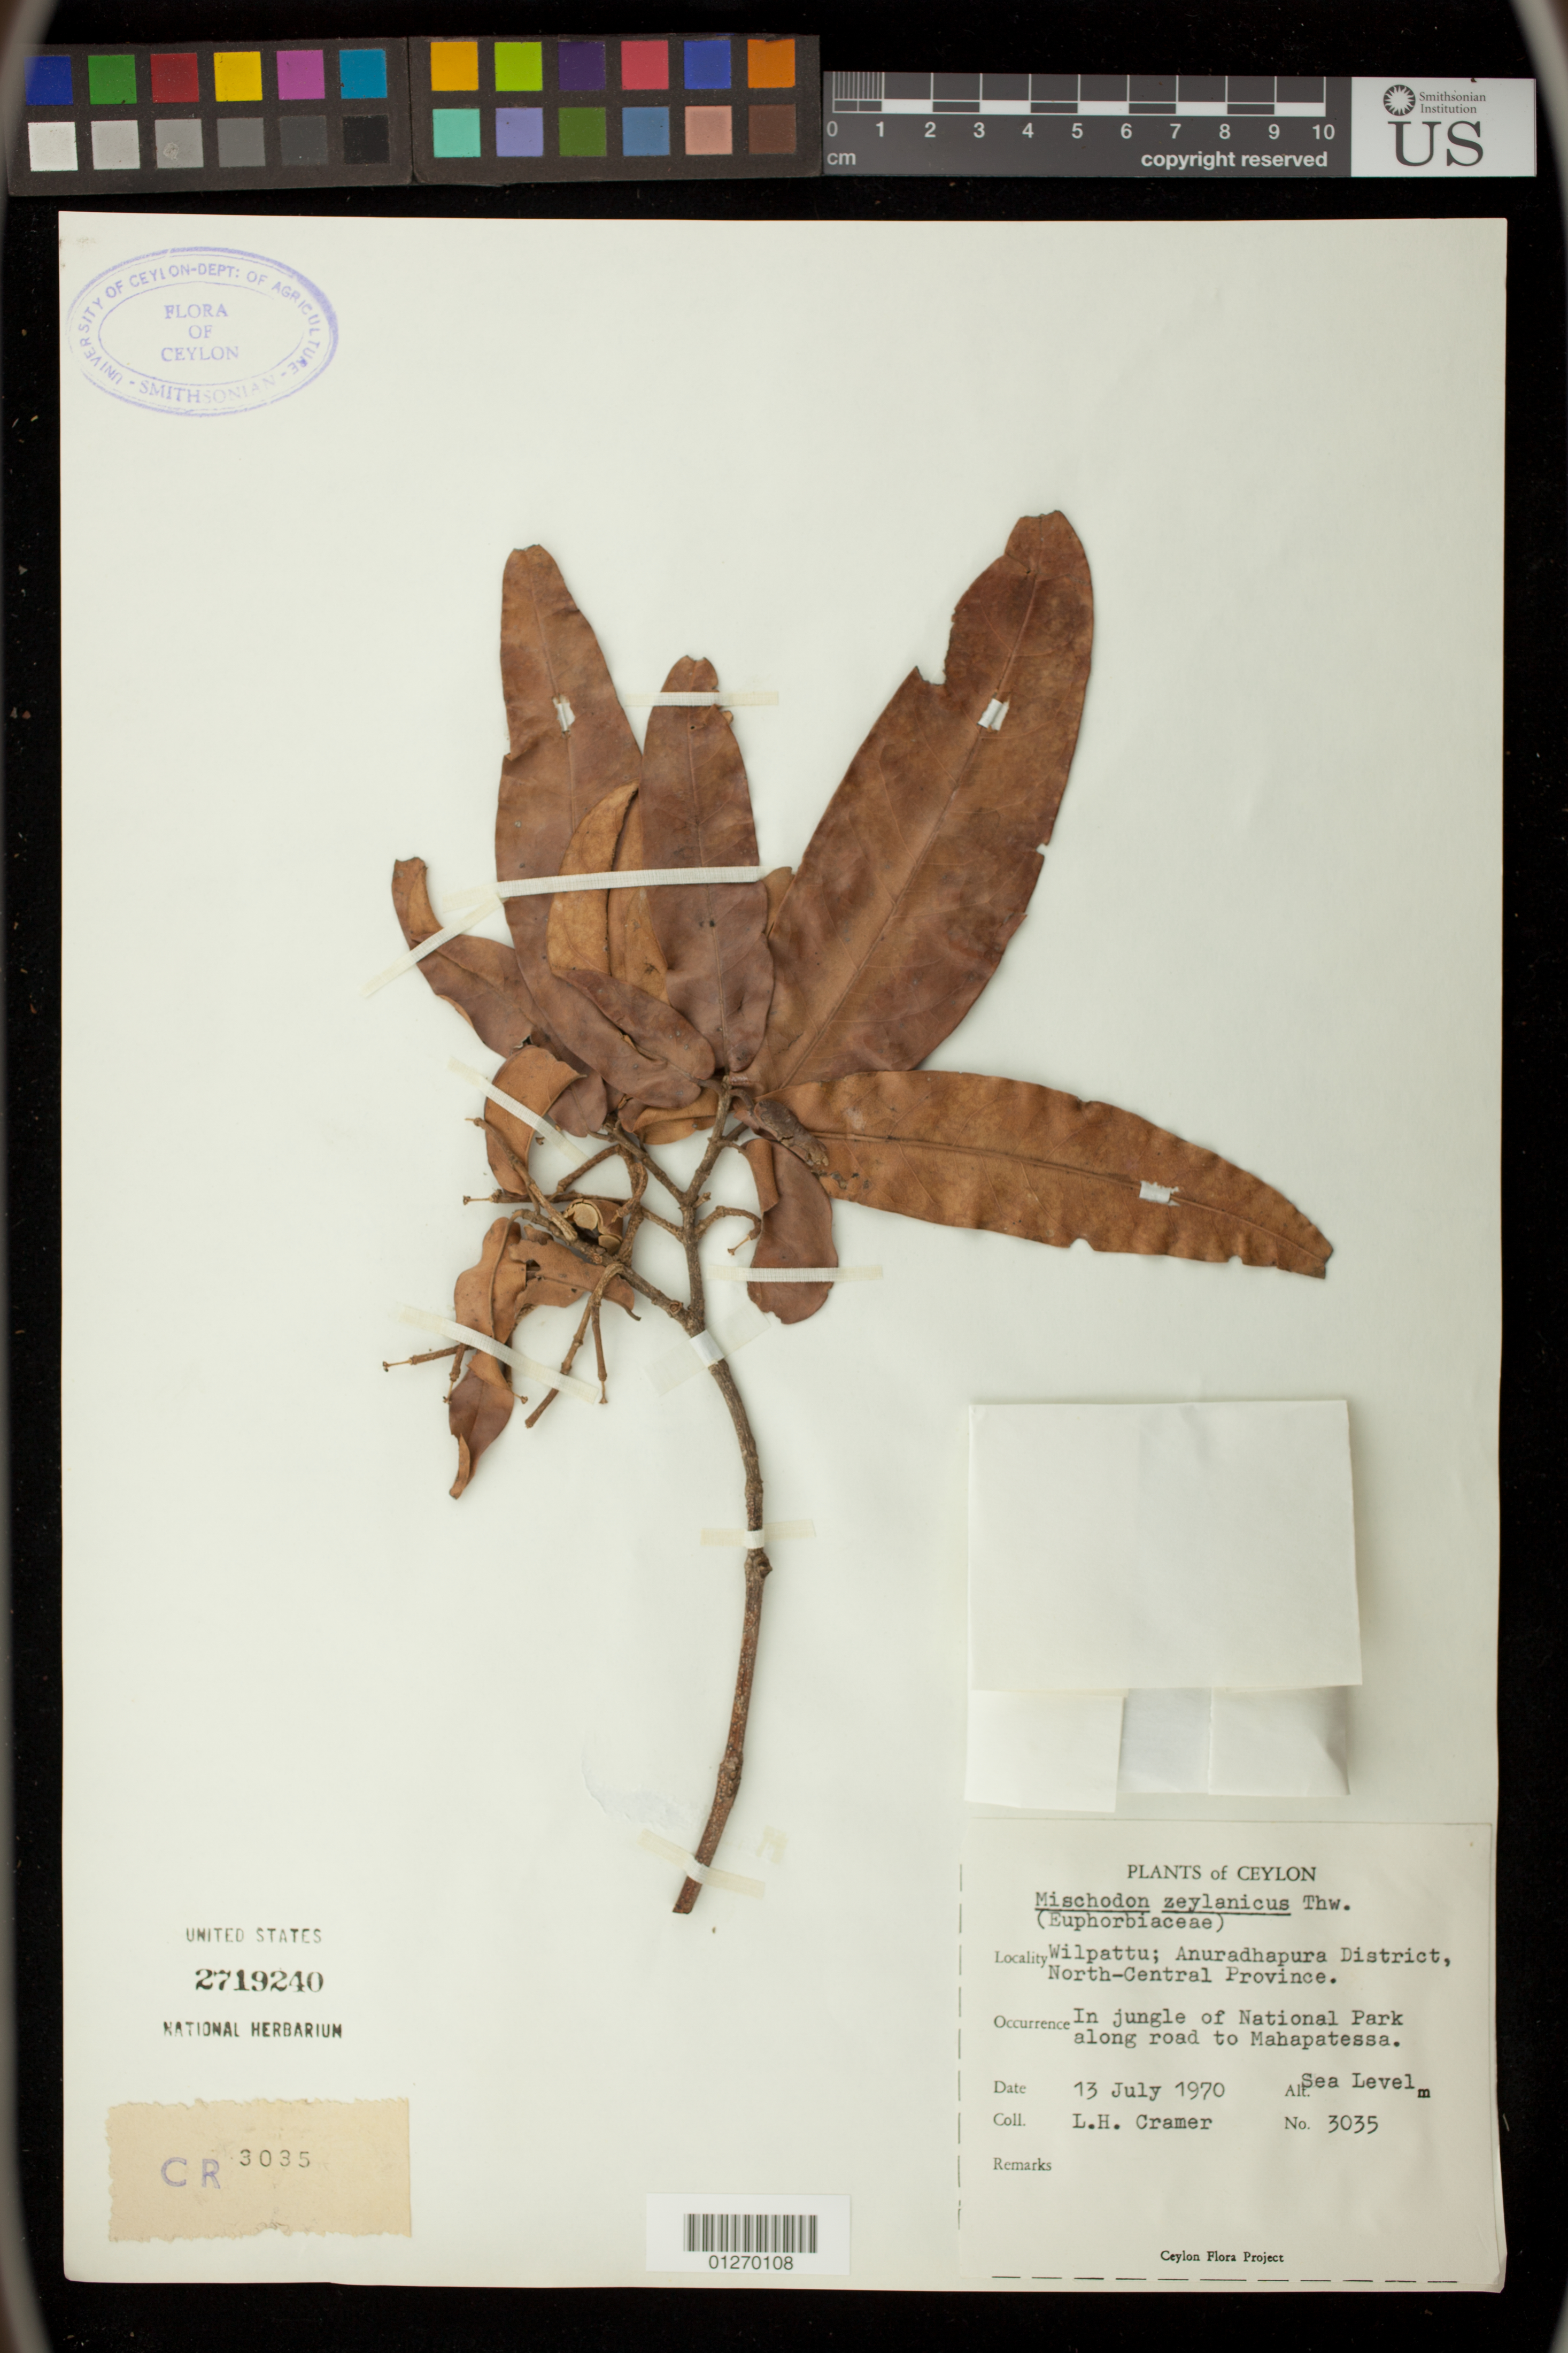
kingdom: Plantae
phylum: Tracheophyta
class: Magnoliopsida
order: Malpighiales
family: Picrodendraceae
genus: Mischodon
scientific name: Mischodon zeylanicus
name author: Thwaites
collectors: L. H. Cramer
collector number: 3035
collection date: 1970-07-13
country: Sri Lanka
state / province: North Central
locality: Wilpattu; Anuradhapura District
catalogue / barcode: US 2719240